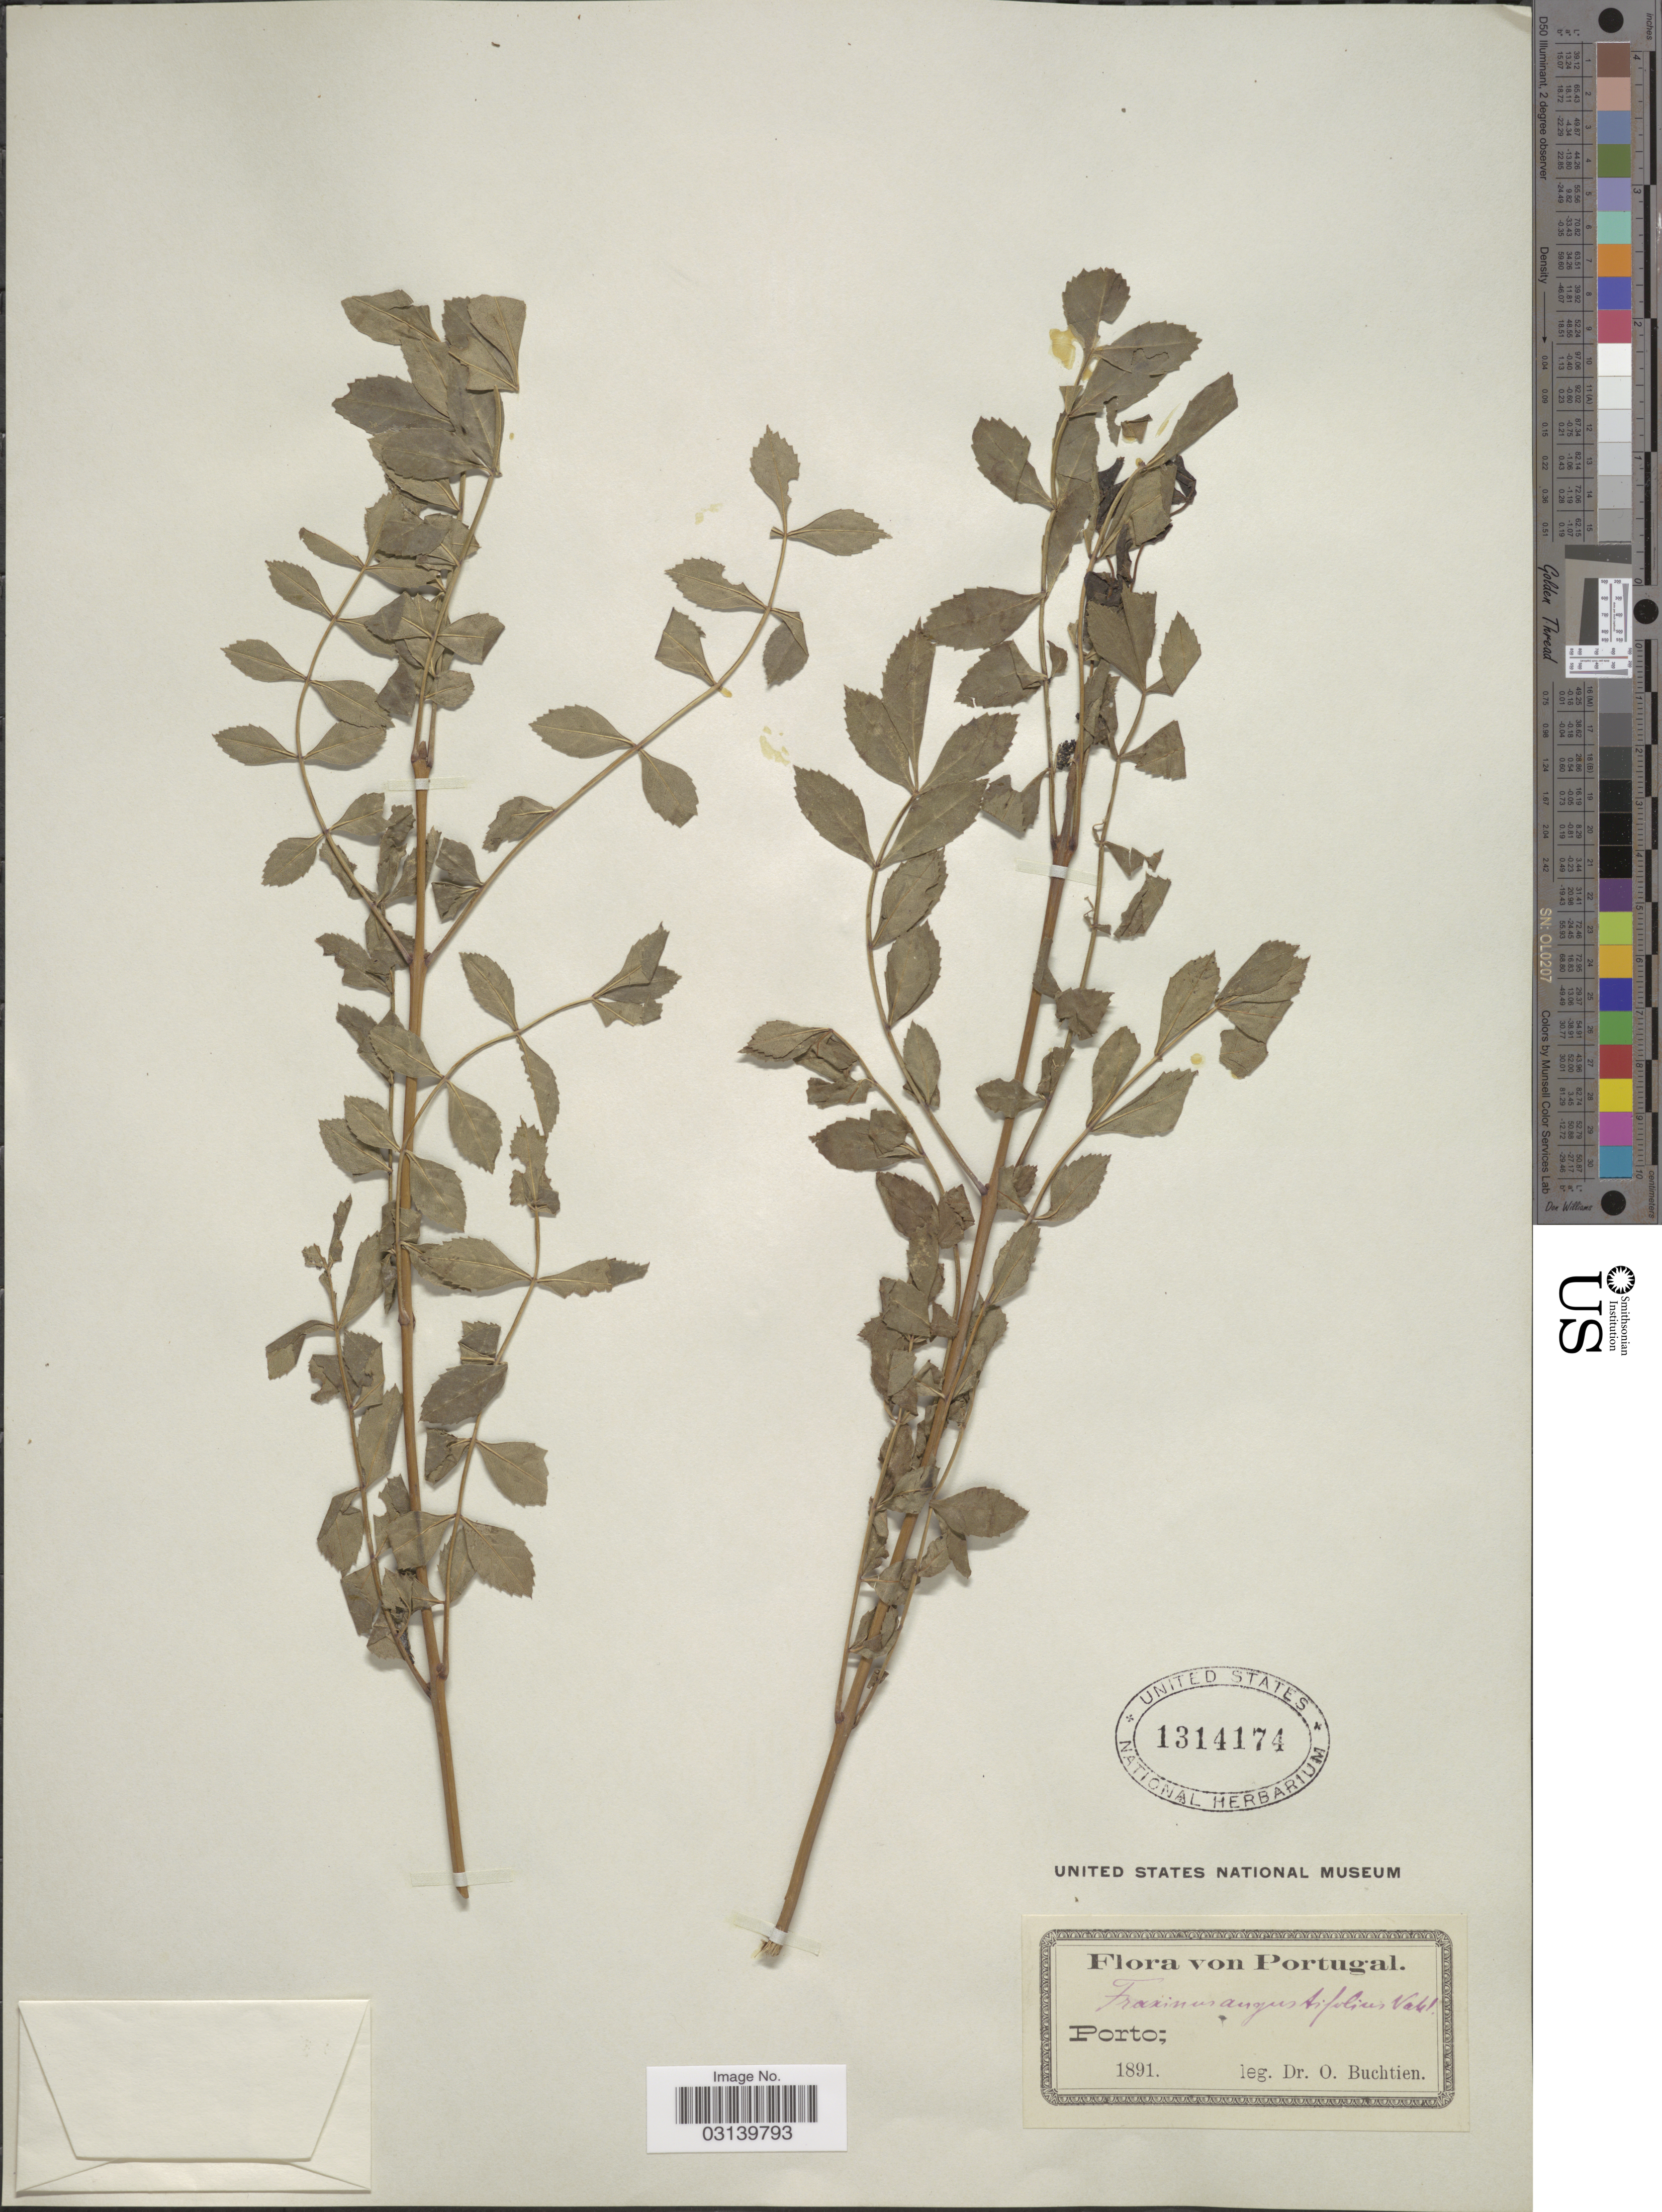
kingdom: Plantae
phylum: Tracheophyta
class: Magnoliopsida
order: Lamiales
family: Oleaceae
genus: Fraxinus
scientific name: Fraxinus angustifolia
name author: Vahl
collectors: O. Buchtien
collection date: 1891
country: Portugal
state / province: Porto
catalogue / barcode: US 1314174